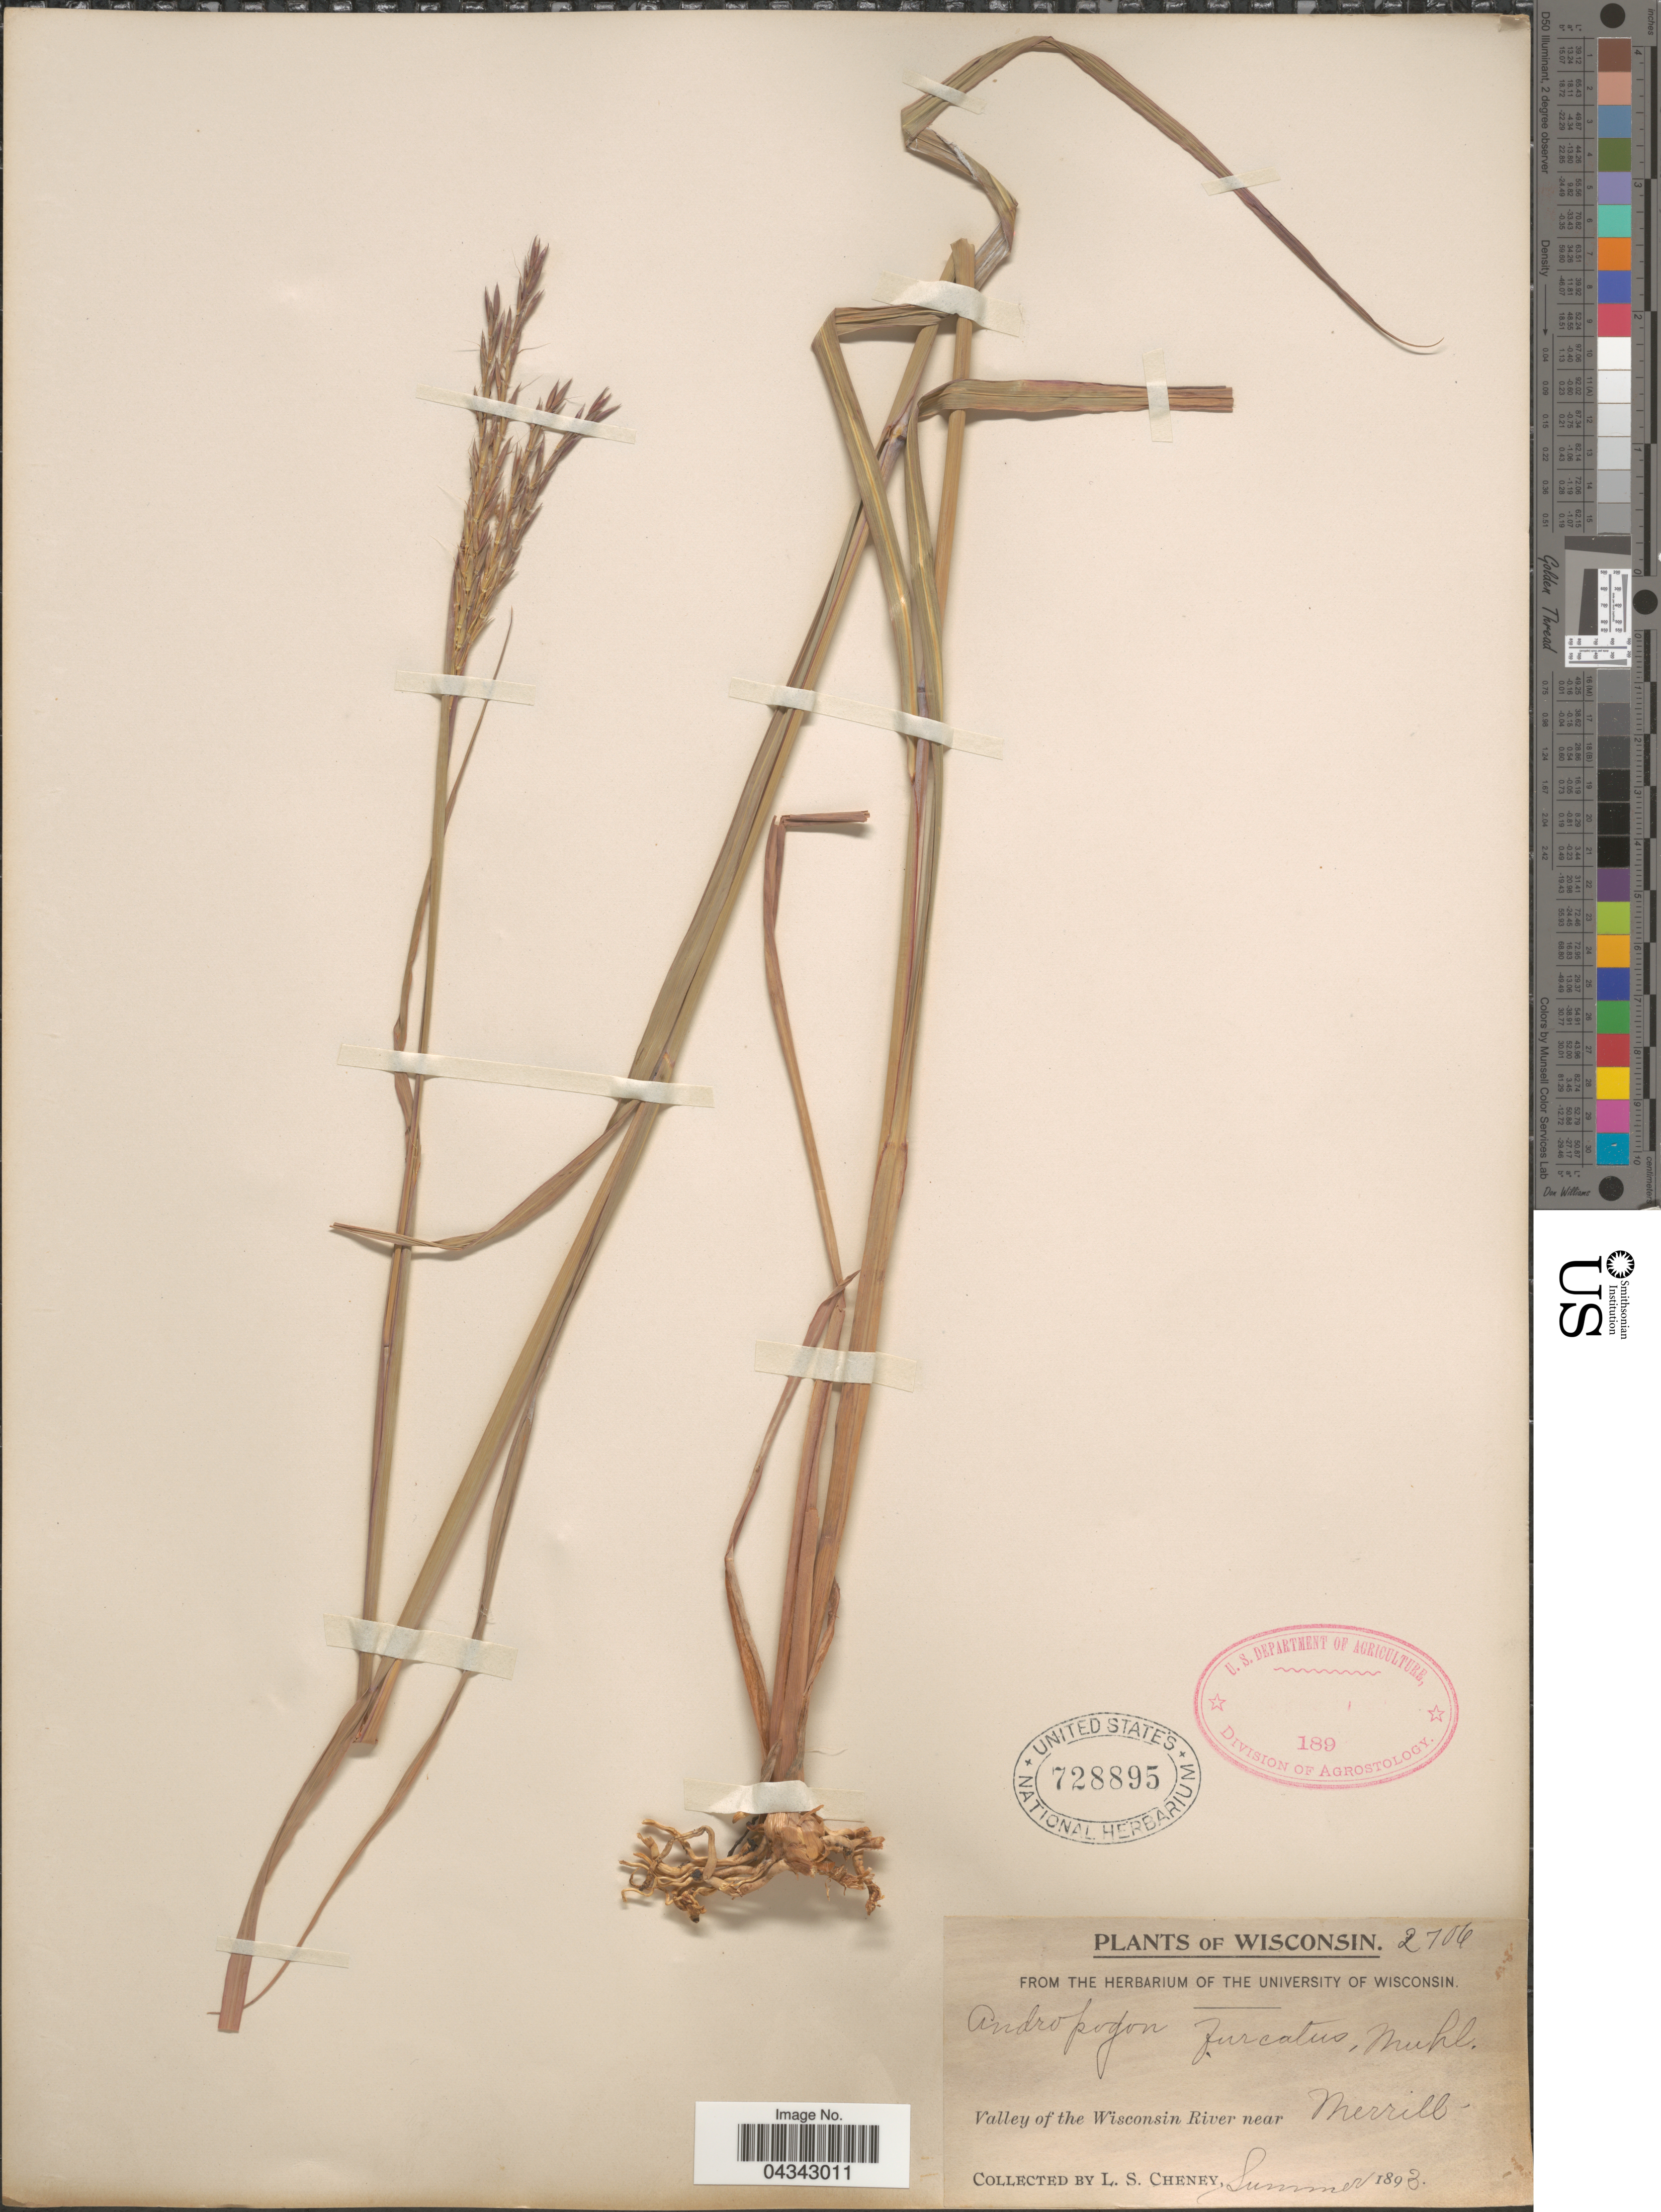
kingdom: Plantae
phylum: Tracheophyta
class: Liliopsida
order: Poales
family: Poaceae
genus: Andropogon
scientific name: Andropogon gerardii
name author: Vitman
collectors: L. Cheney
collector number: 2706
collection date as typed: Summer 1893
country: United States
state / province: Wisconsin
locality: Valley of the Wisconsin River near Merrill.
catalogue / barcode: US 728895